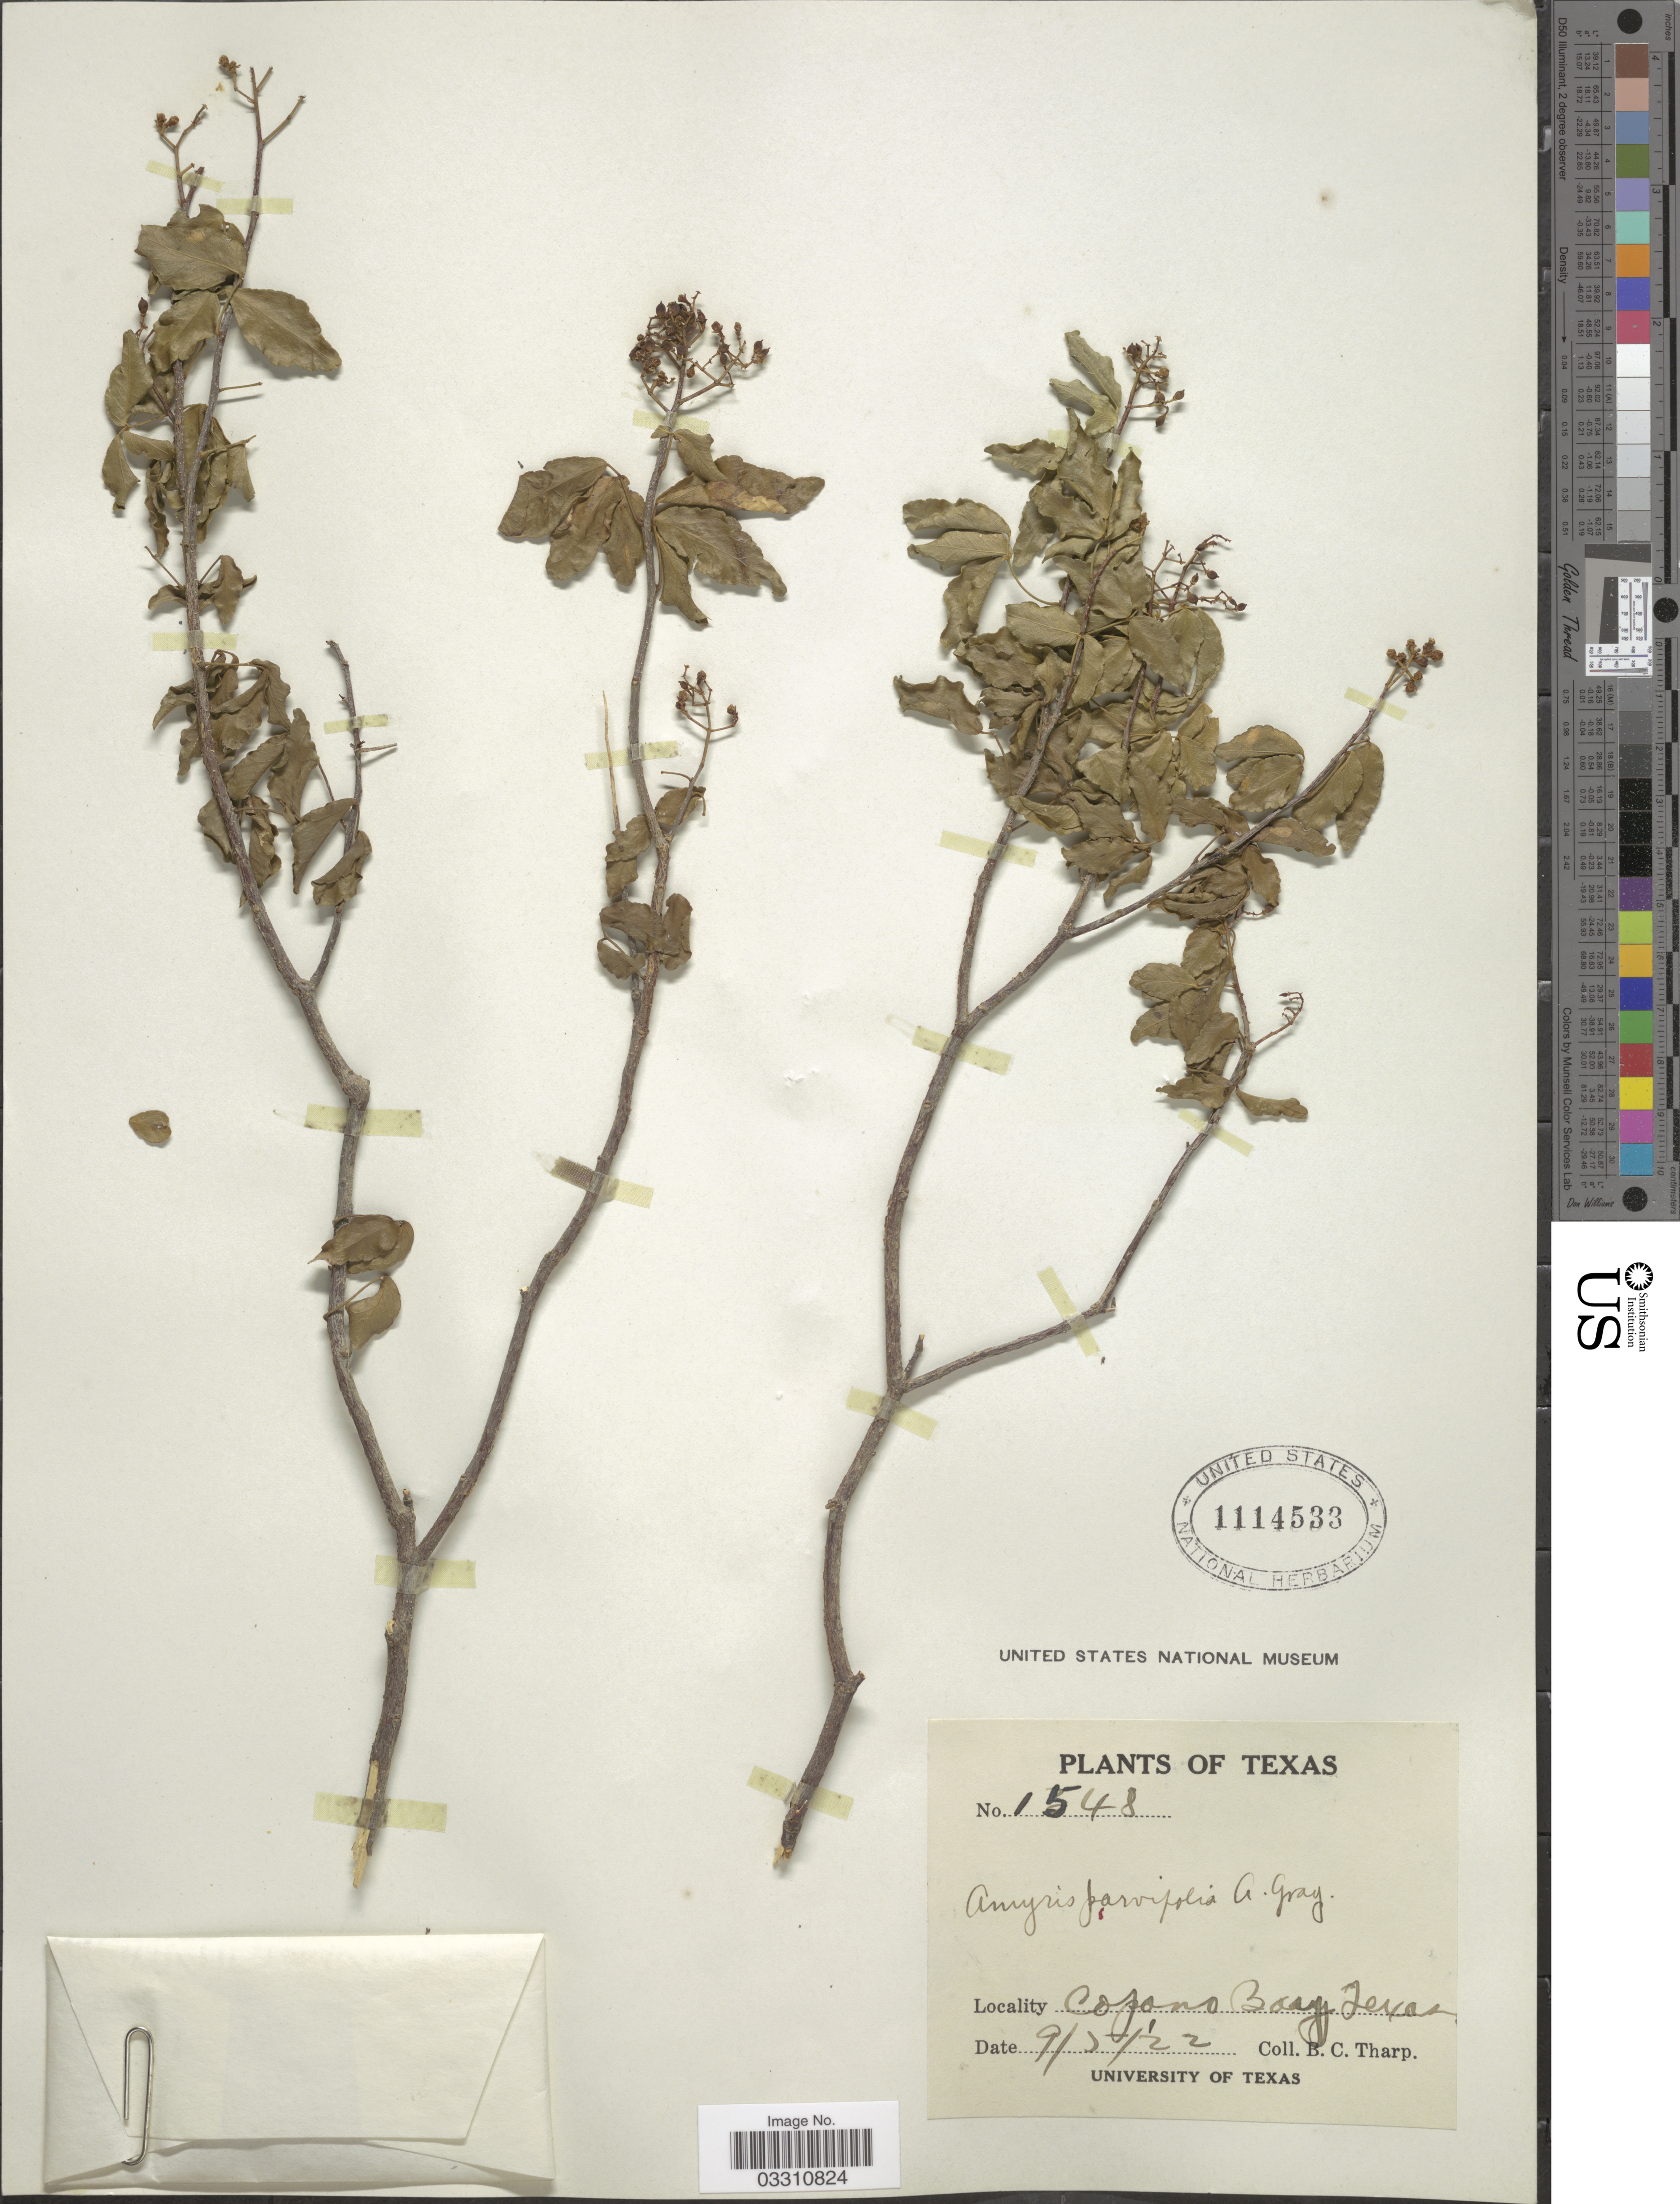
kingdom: Plantae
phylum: Tracheophyta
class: Magnoliopsida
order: Sapindales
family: Rutaceae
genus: Amyris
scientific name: Amyris texana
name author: (Buckley) P. Wilson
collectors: B. C. Tharp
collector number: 1548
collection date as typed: Transcribed d/m/y: 5/9/22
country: United States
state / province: Texas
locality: Copano Bay.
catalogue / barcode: US 1114533